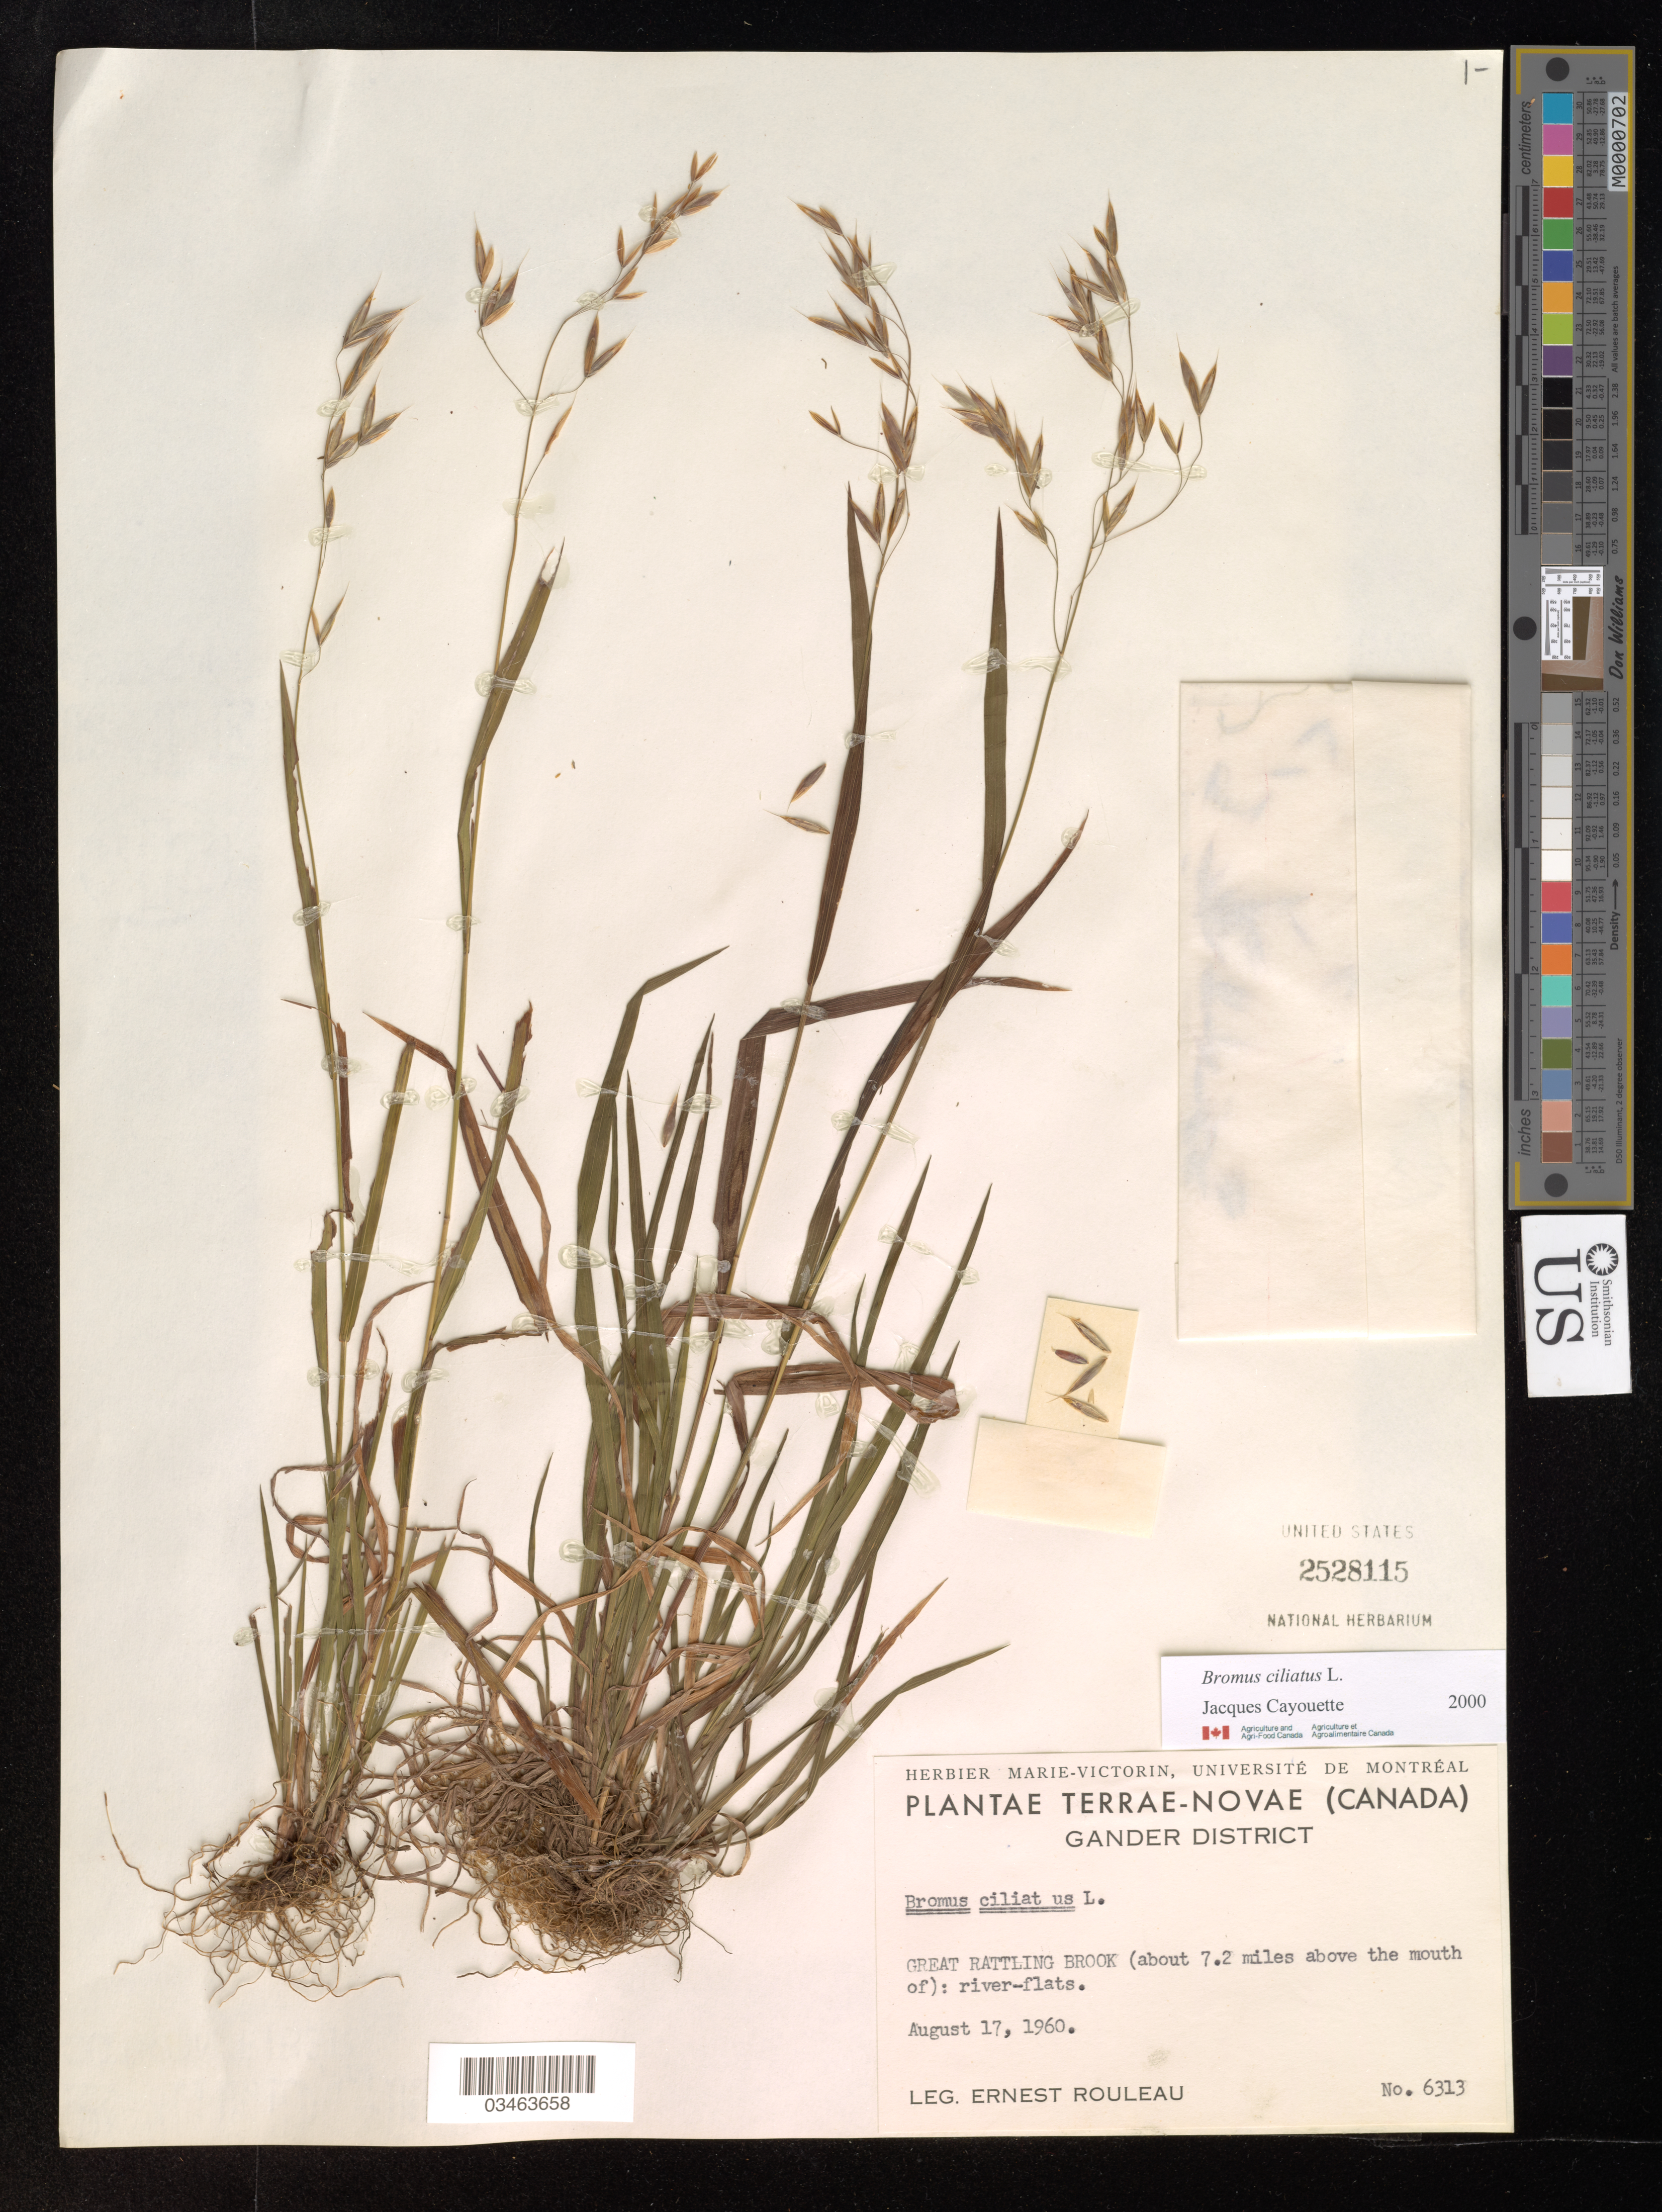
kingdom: Plantae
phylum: Tracheophyta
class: Liliopsida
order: Poales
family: Poaceae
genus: Bromus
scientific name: Bromus ciliatus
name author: L.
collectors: E. Rouleau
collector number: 6313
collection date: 1960-08-17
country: Canada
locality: Terrae-Novae. Gander District. Great Rattling Brook (about 7.2 miles above the mouth of): river flats.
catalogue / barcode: US 2528115